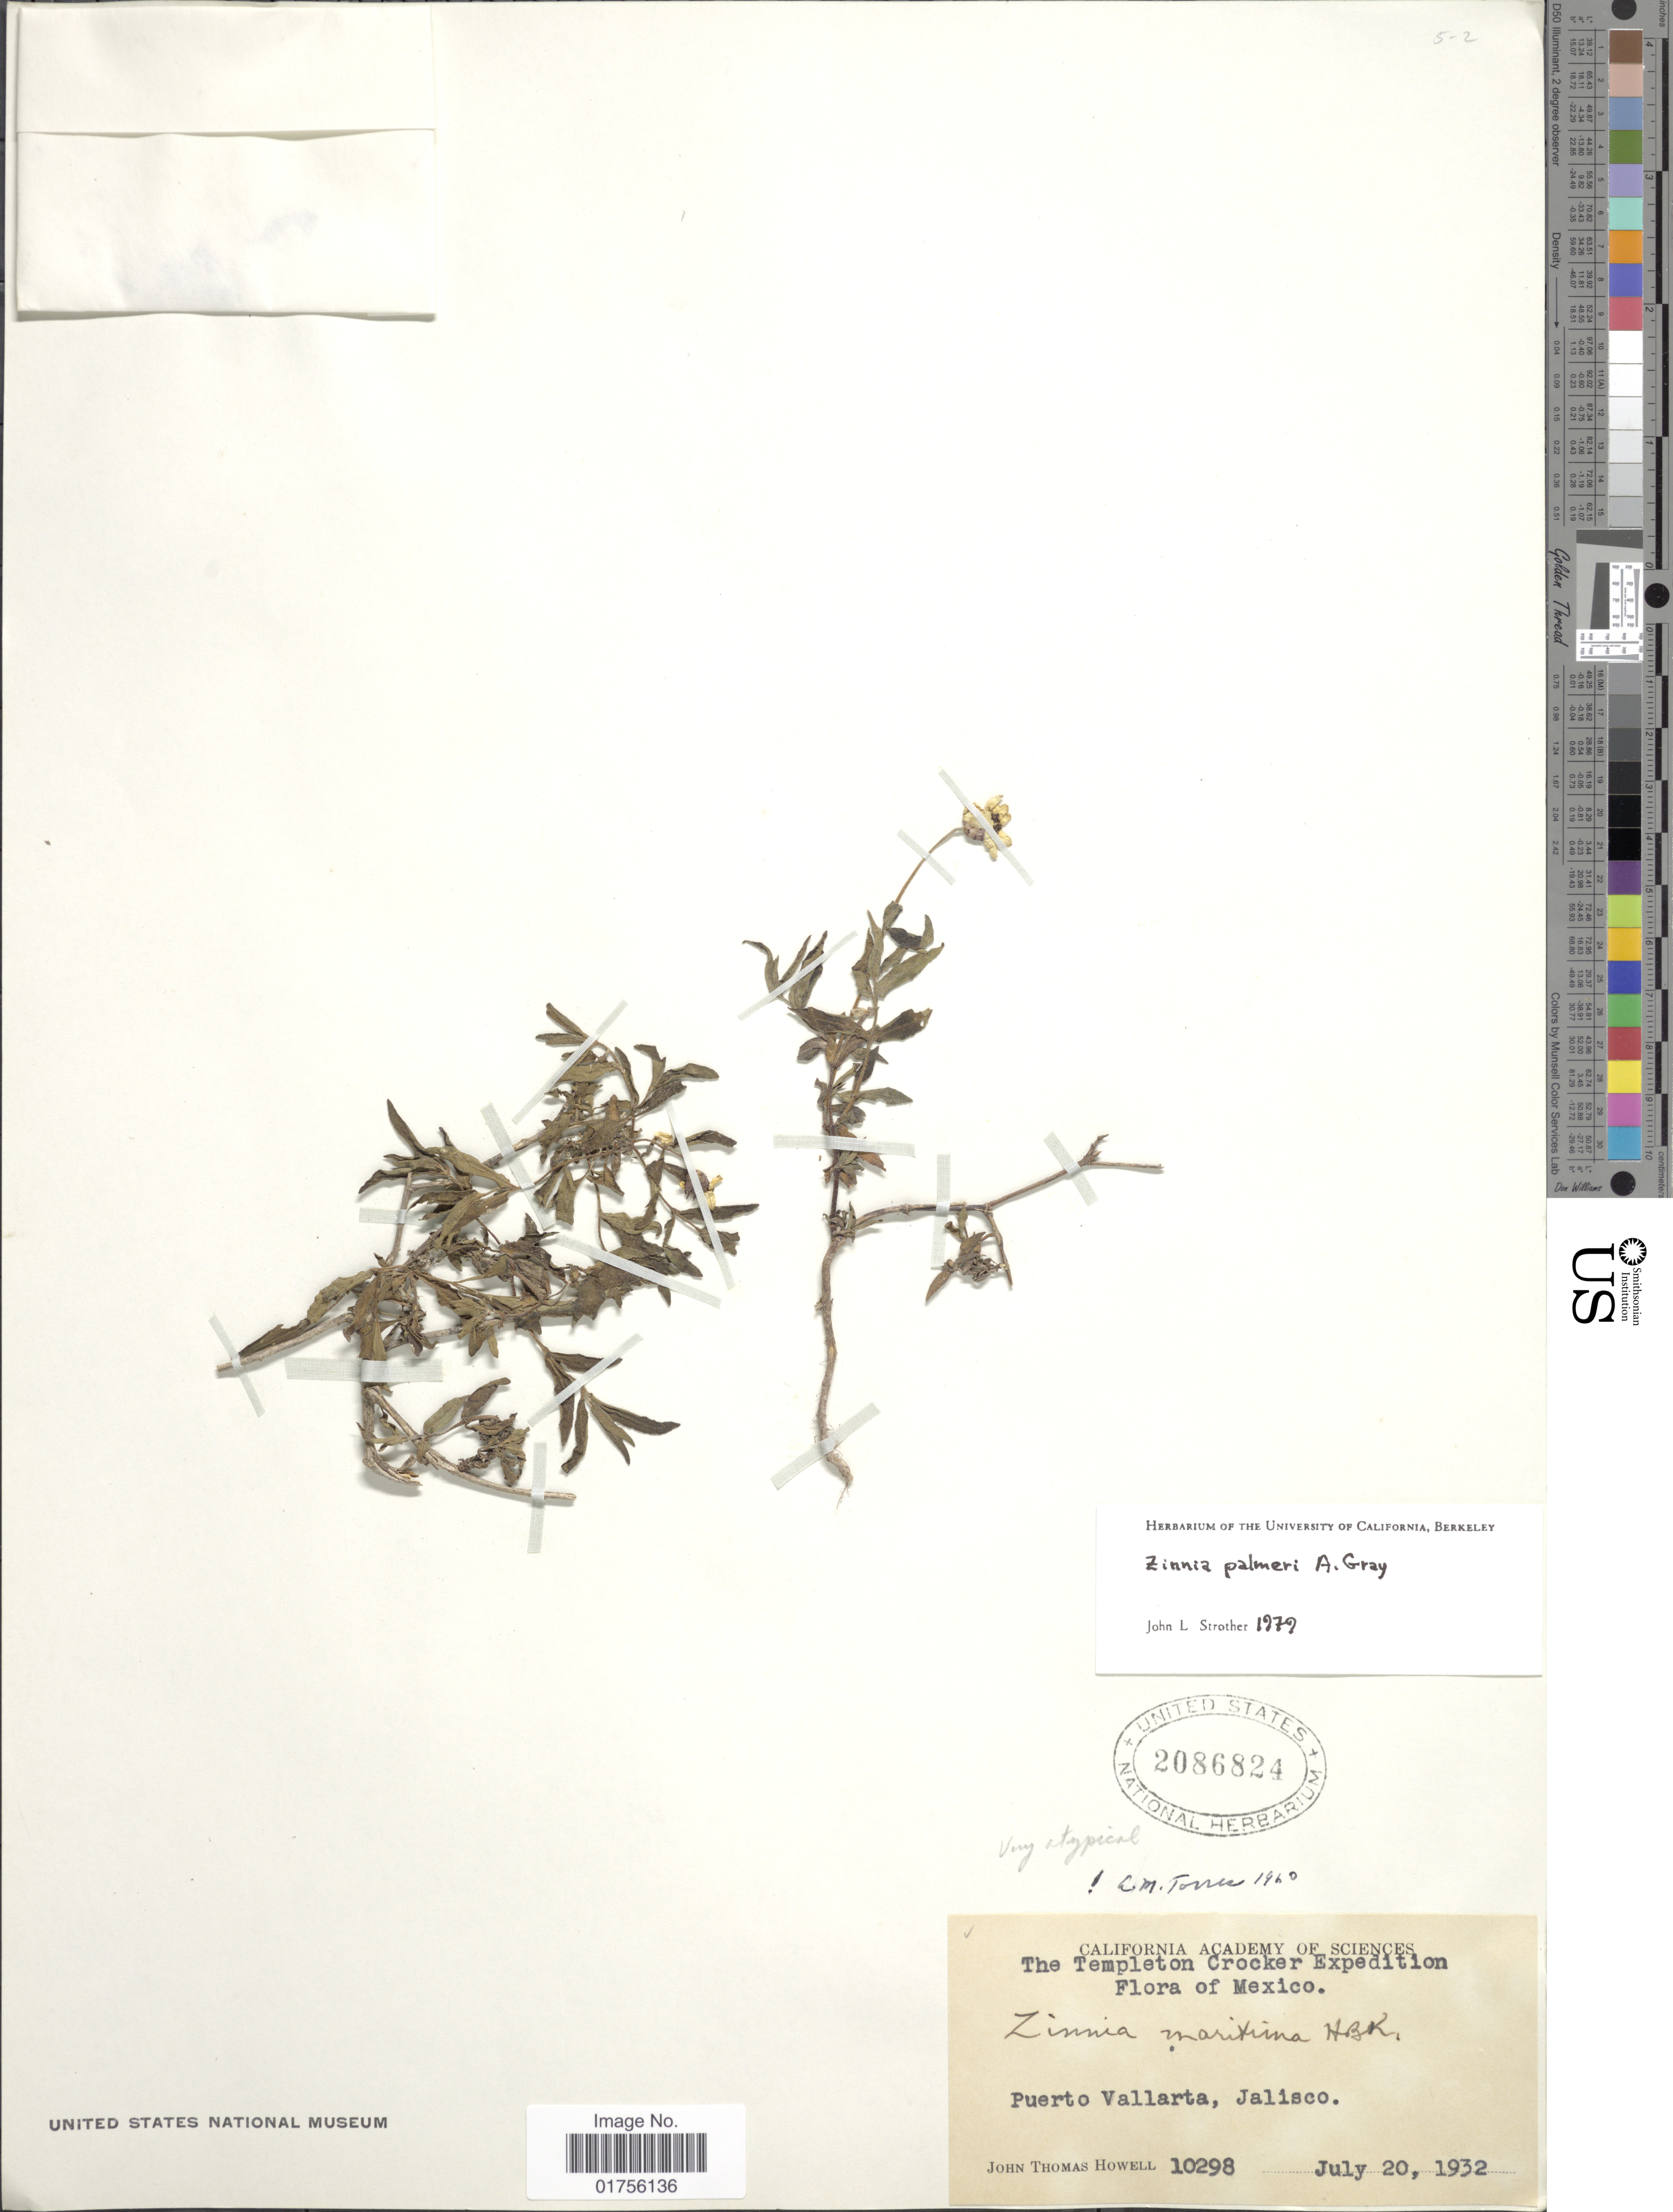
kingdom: Plantae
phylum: Tracheophyta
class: Magnoliopsida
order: Asterales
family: Asteraceae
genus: Zinnia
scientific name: Zinnia palmeri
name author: A. Gray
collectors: J. T. Howell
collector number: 10298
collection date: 1932-07-20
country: Mexico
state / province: Jalisco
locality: The Templeton Crocker, Puerto Vallarta, Jalisco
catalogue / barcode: US 2086824